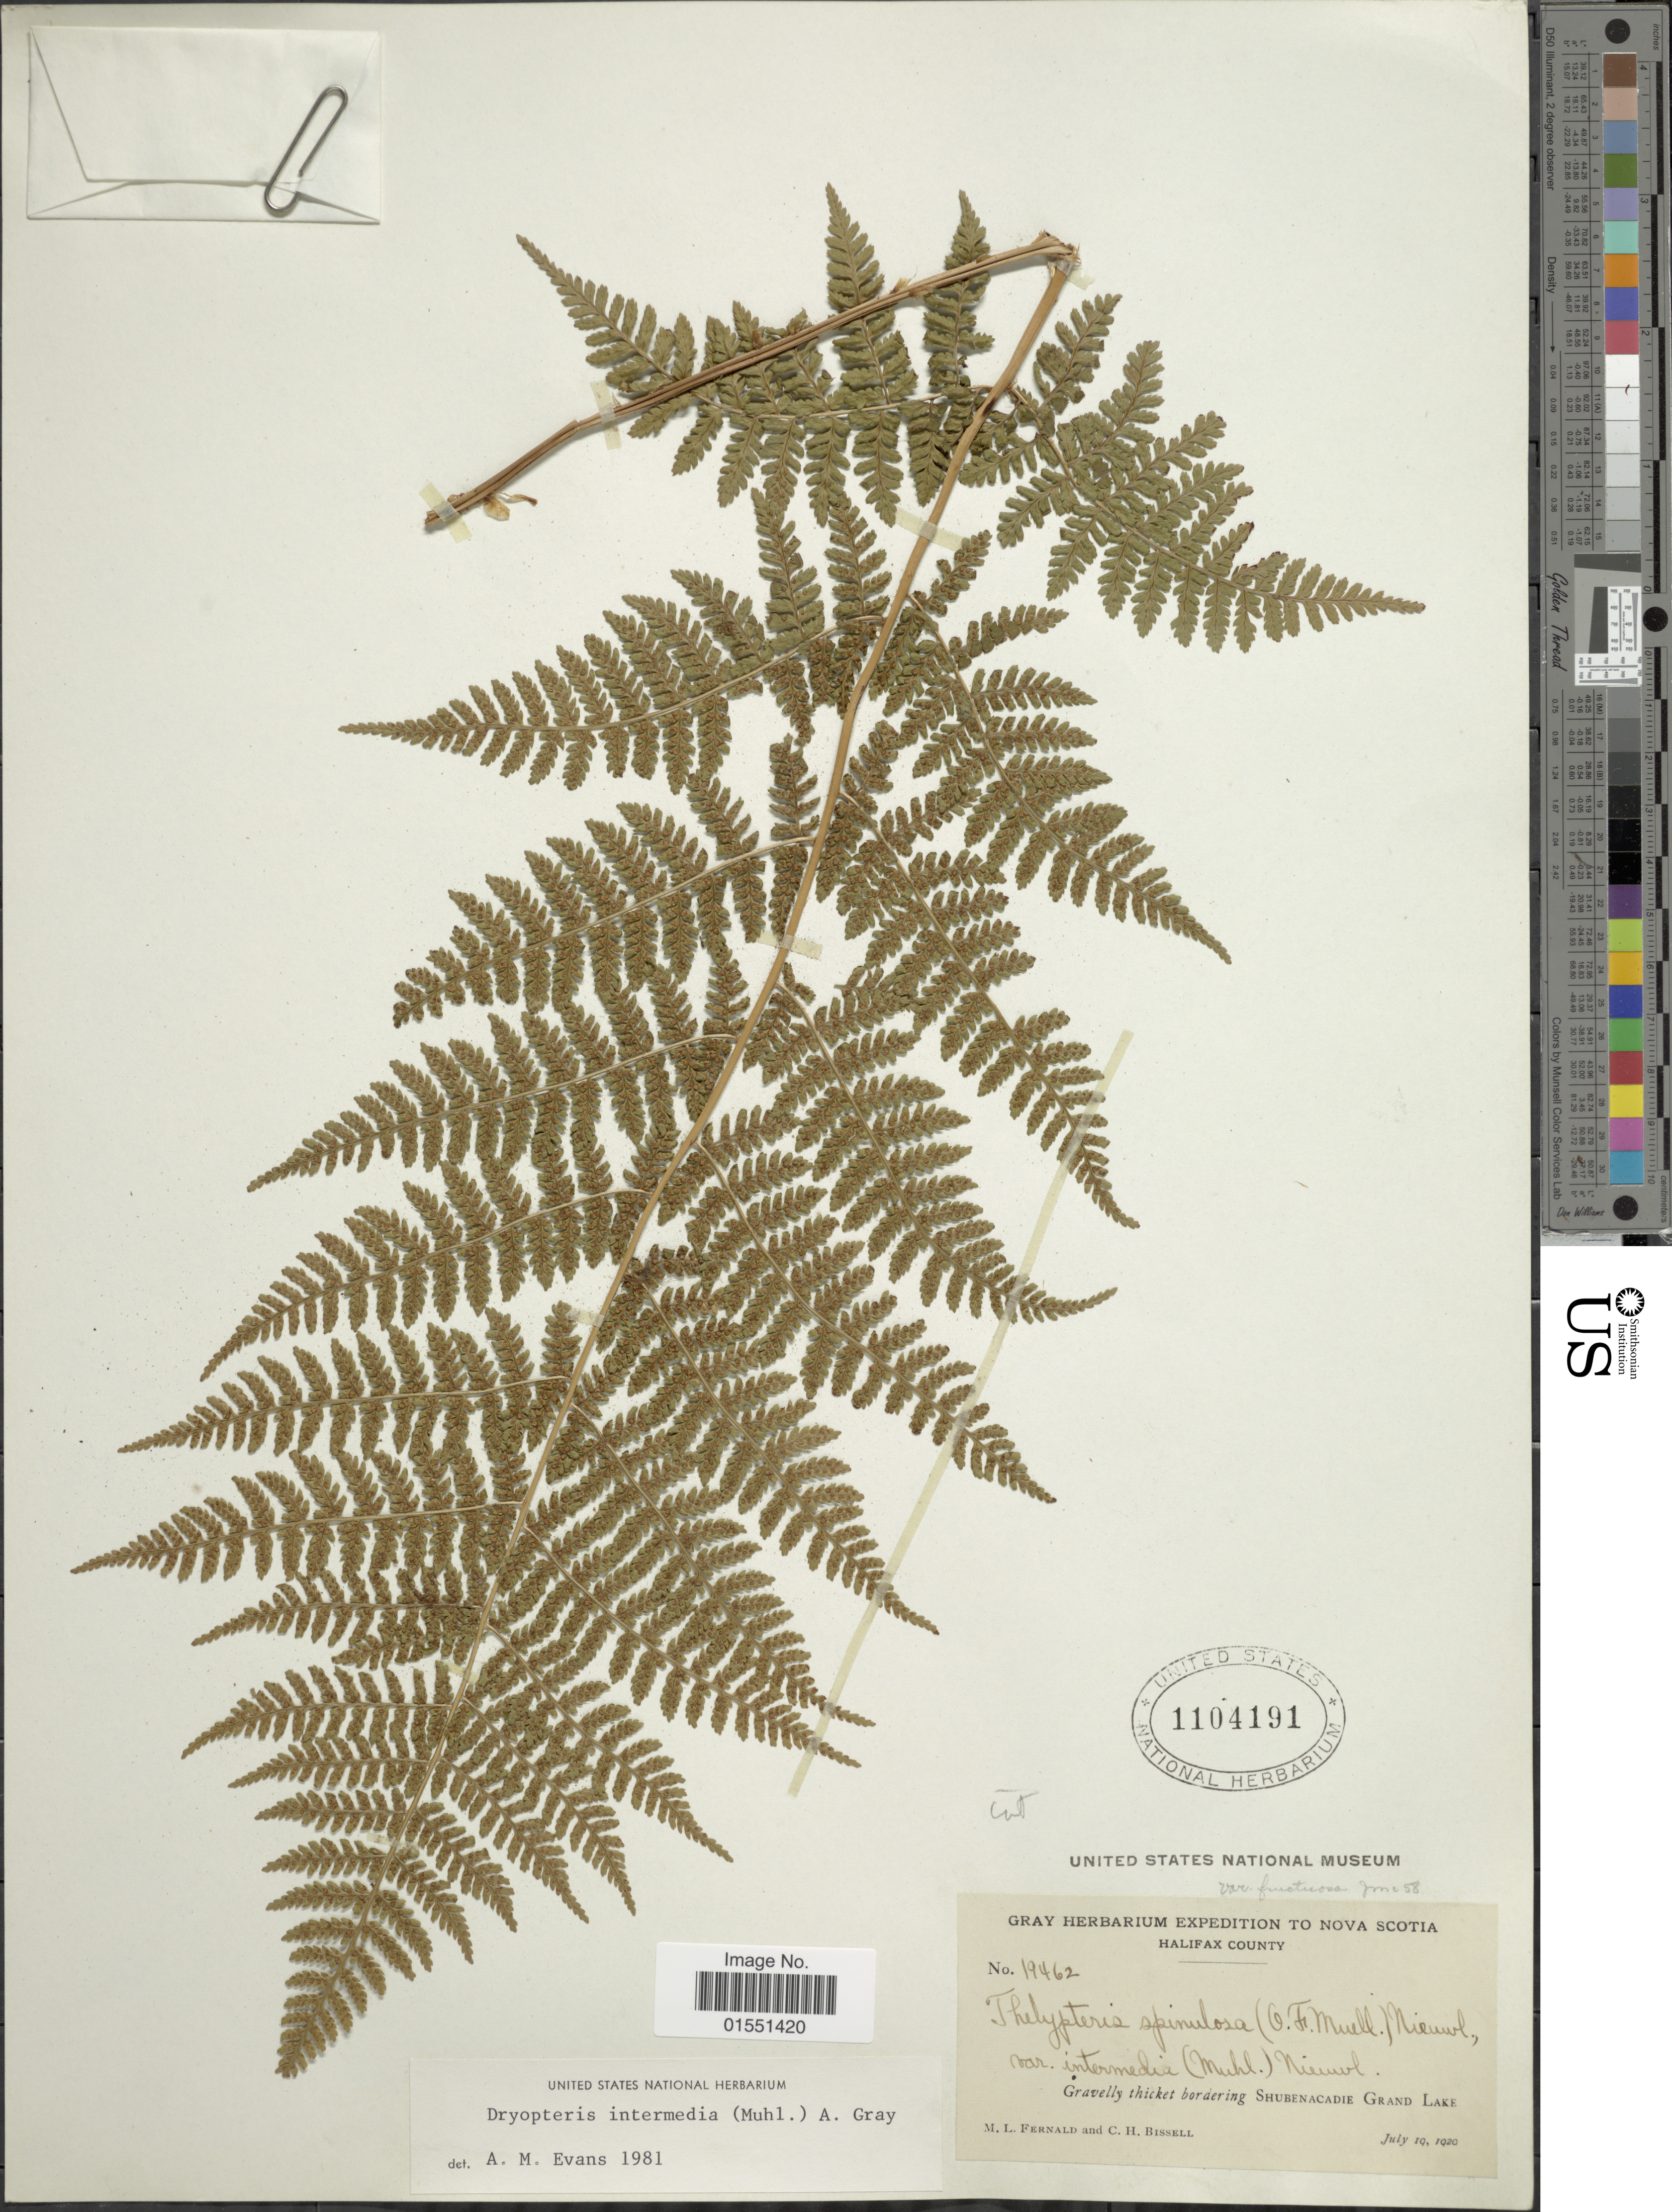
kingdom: Plantae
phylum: Tracheophyta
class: Polypodiopsida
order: Polypodiales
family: Dryopteridaceae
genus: Dryopteris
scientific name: Dryopteris intermedia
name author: (Muhl.) A. Gray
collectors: M. L. Fernald & C. Bissell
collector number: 19462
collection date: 1920-07-19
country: Canada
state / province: Nova Scotia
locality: Halifax County. Gravelly thicket bordering Shubenacadie Grand Lake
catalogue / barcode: US 1104191